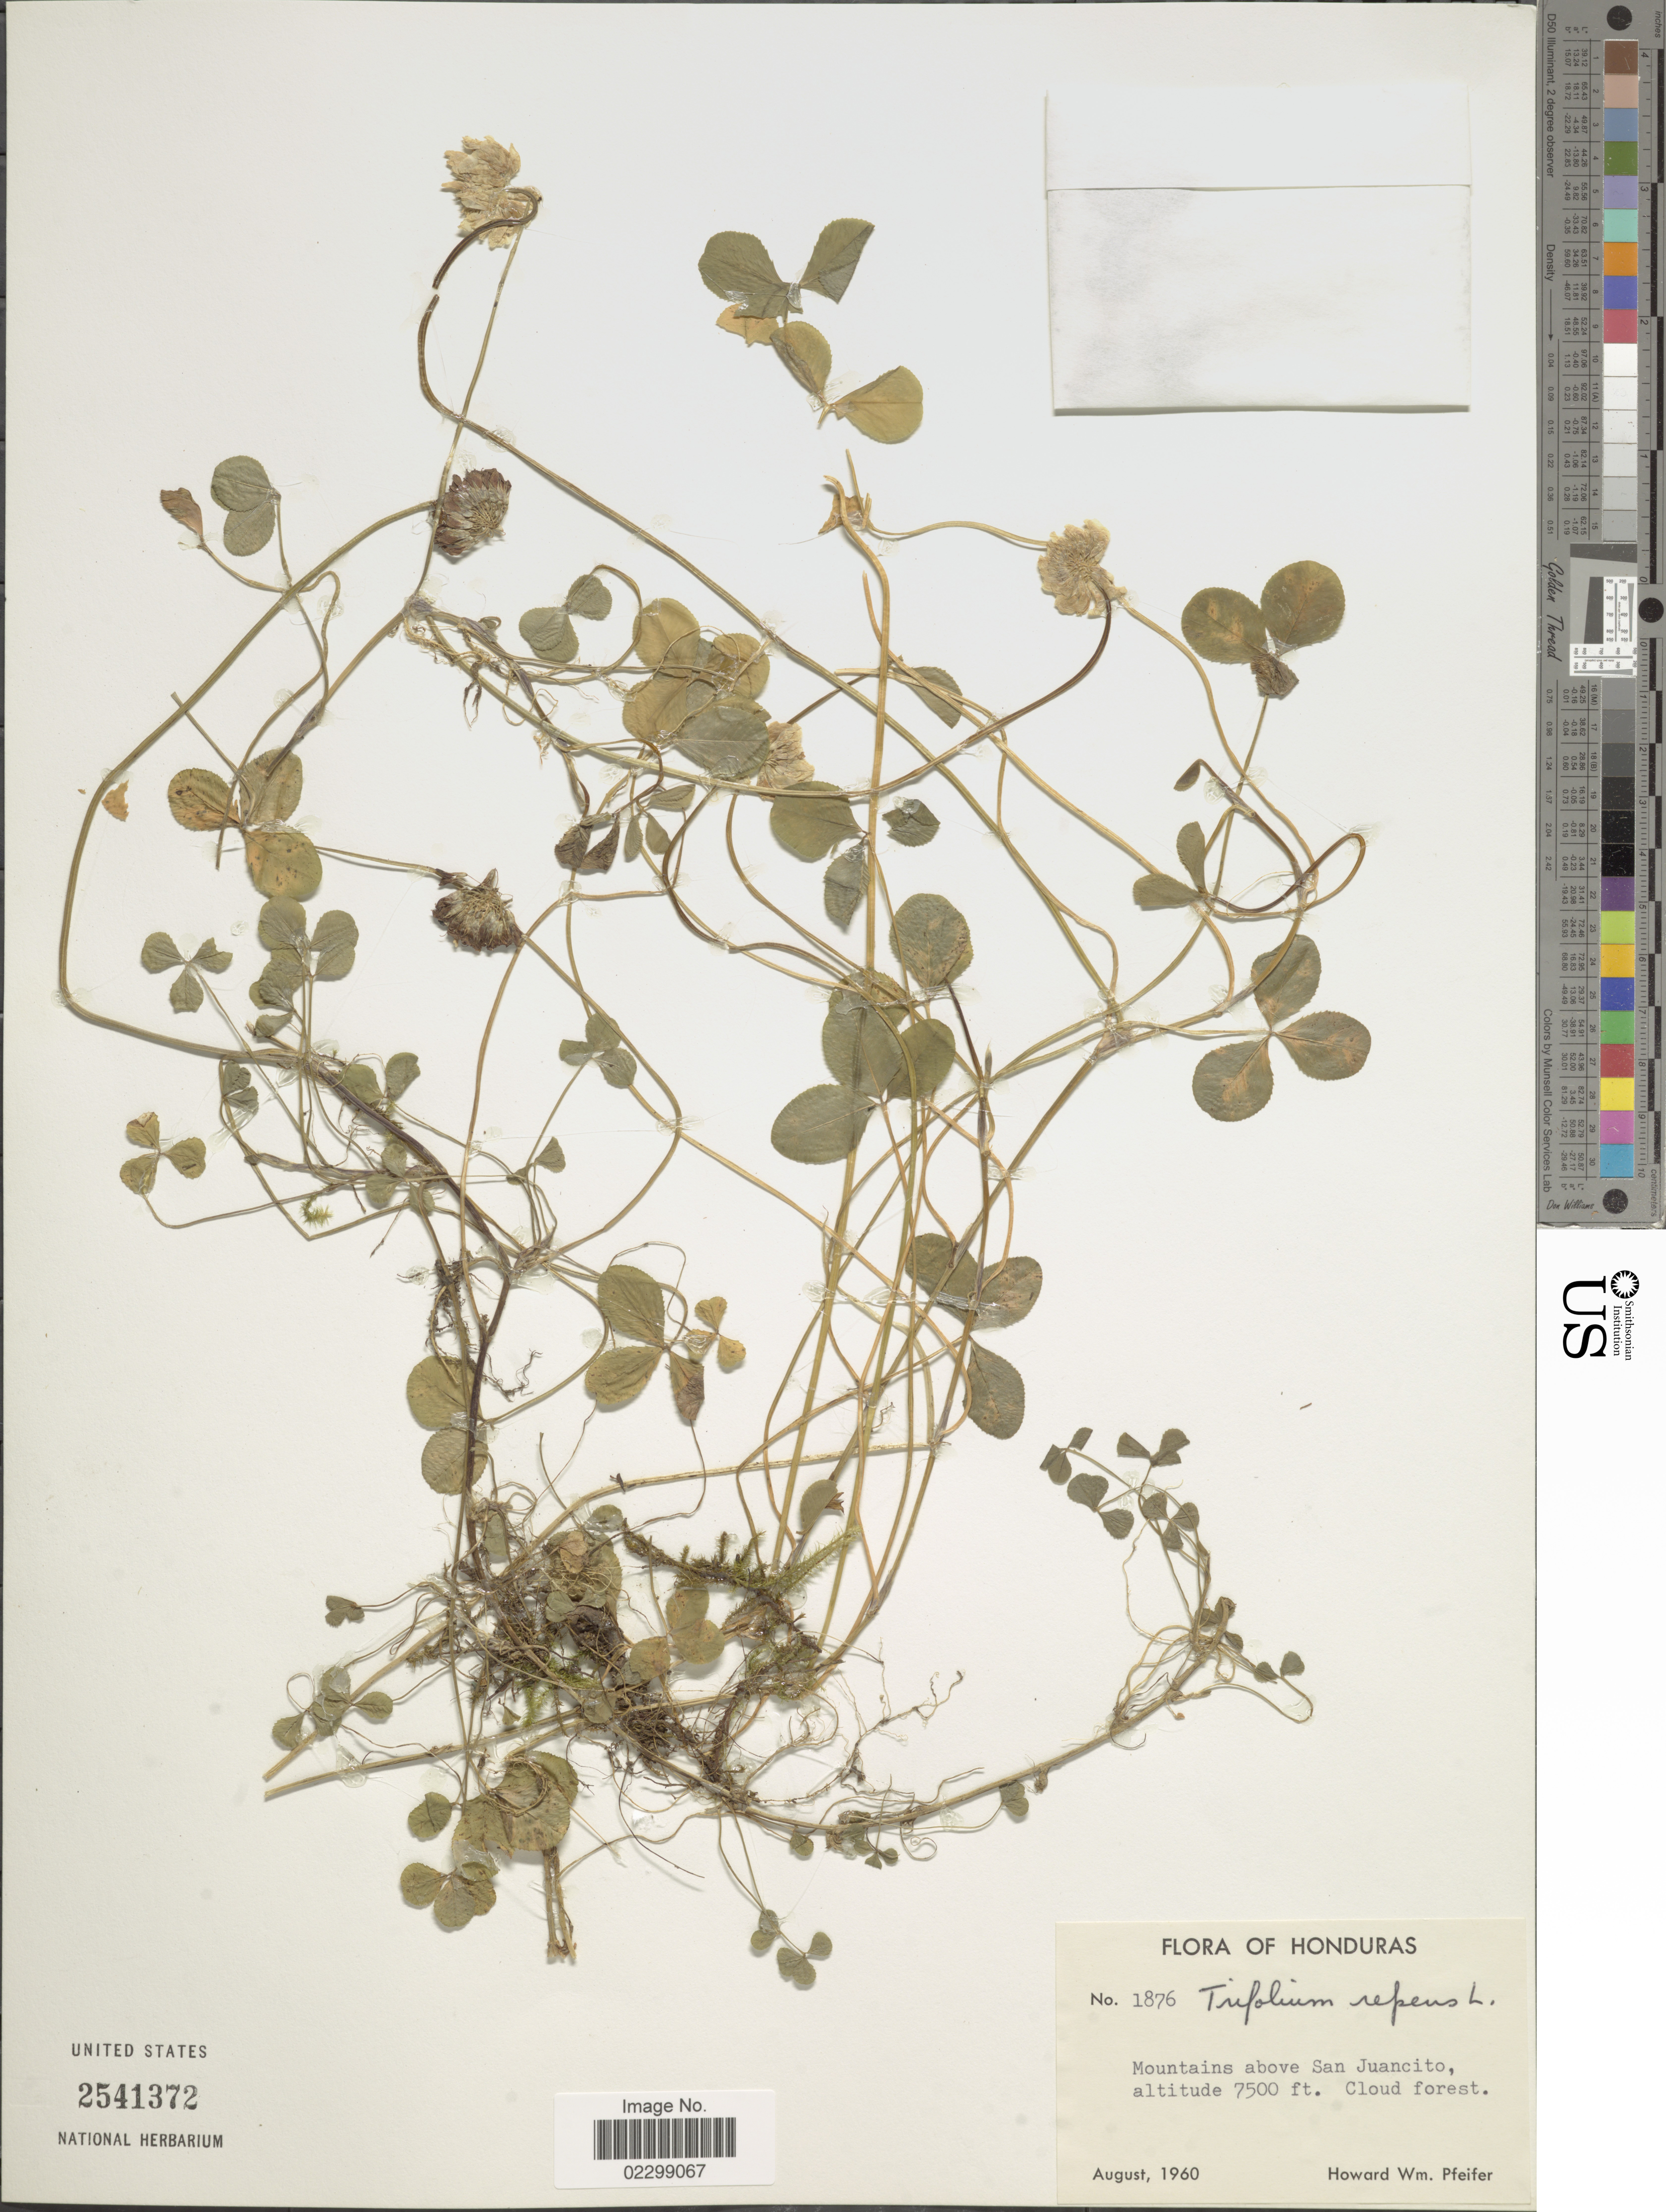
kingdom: Plantae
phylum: Tracheophyta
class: Magnoliopsida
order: Fabales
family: Fabaceae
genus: Trifolium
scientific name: Trifolium repens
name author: L.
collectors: H. W. Pfeifer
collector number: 1876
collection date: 1960-08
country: Honduras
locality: Mountains above San Juancinto, Cloud Forest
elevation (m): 2286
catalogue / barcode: US 2541372